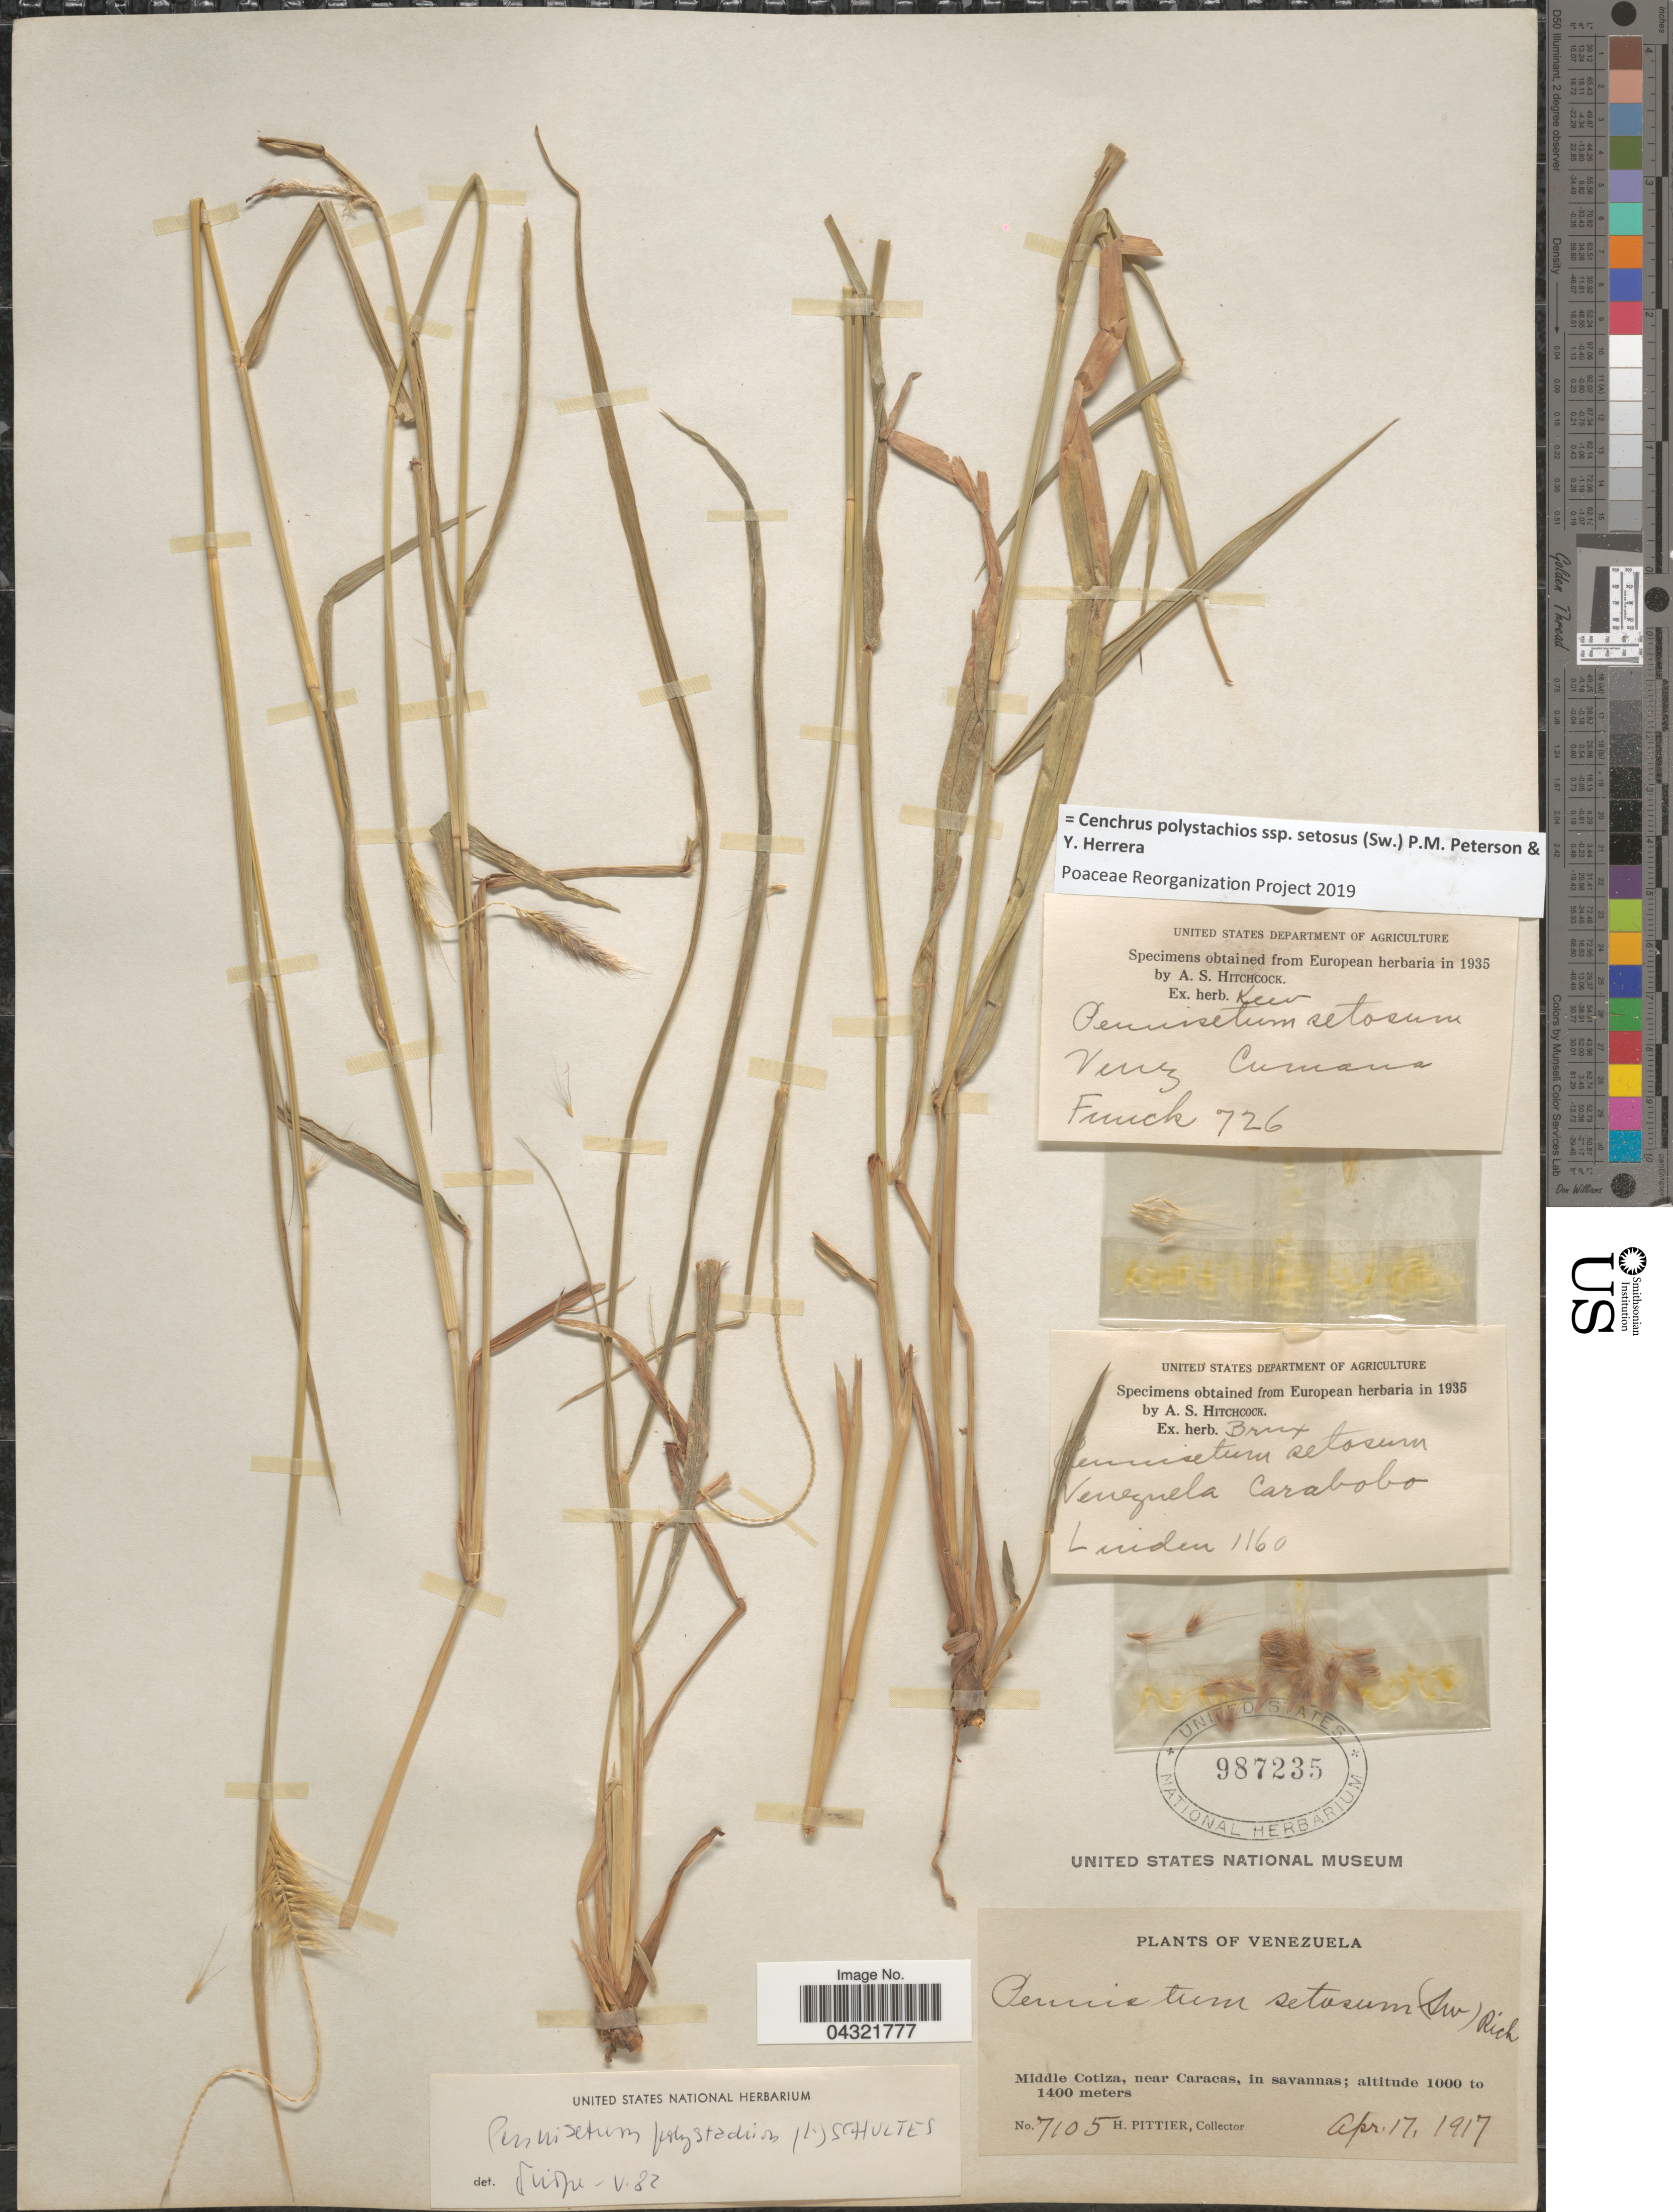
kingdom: Plantae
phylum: Tracheophyta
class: Liliopsida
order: Poales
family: Poaceae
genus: Cenchrus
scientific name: Cenchrus polystachios subsp. setosus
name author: (Sw.) P.M. Peterson & Y. Herrera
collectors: -. Funck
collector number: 726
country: Venezuela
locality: Cumana.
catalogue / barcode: US 987235